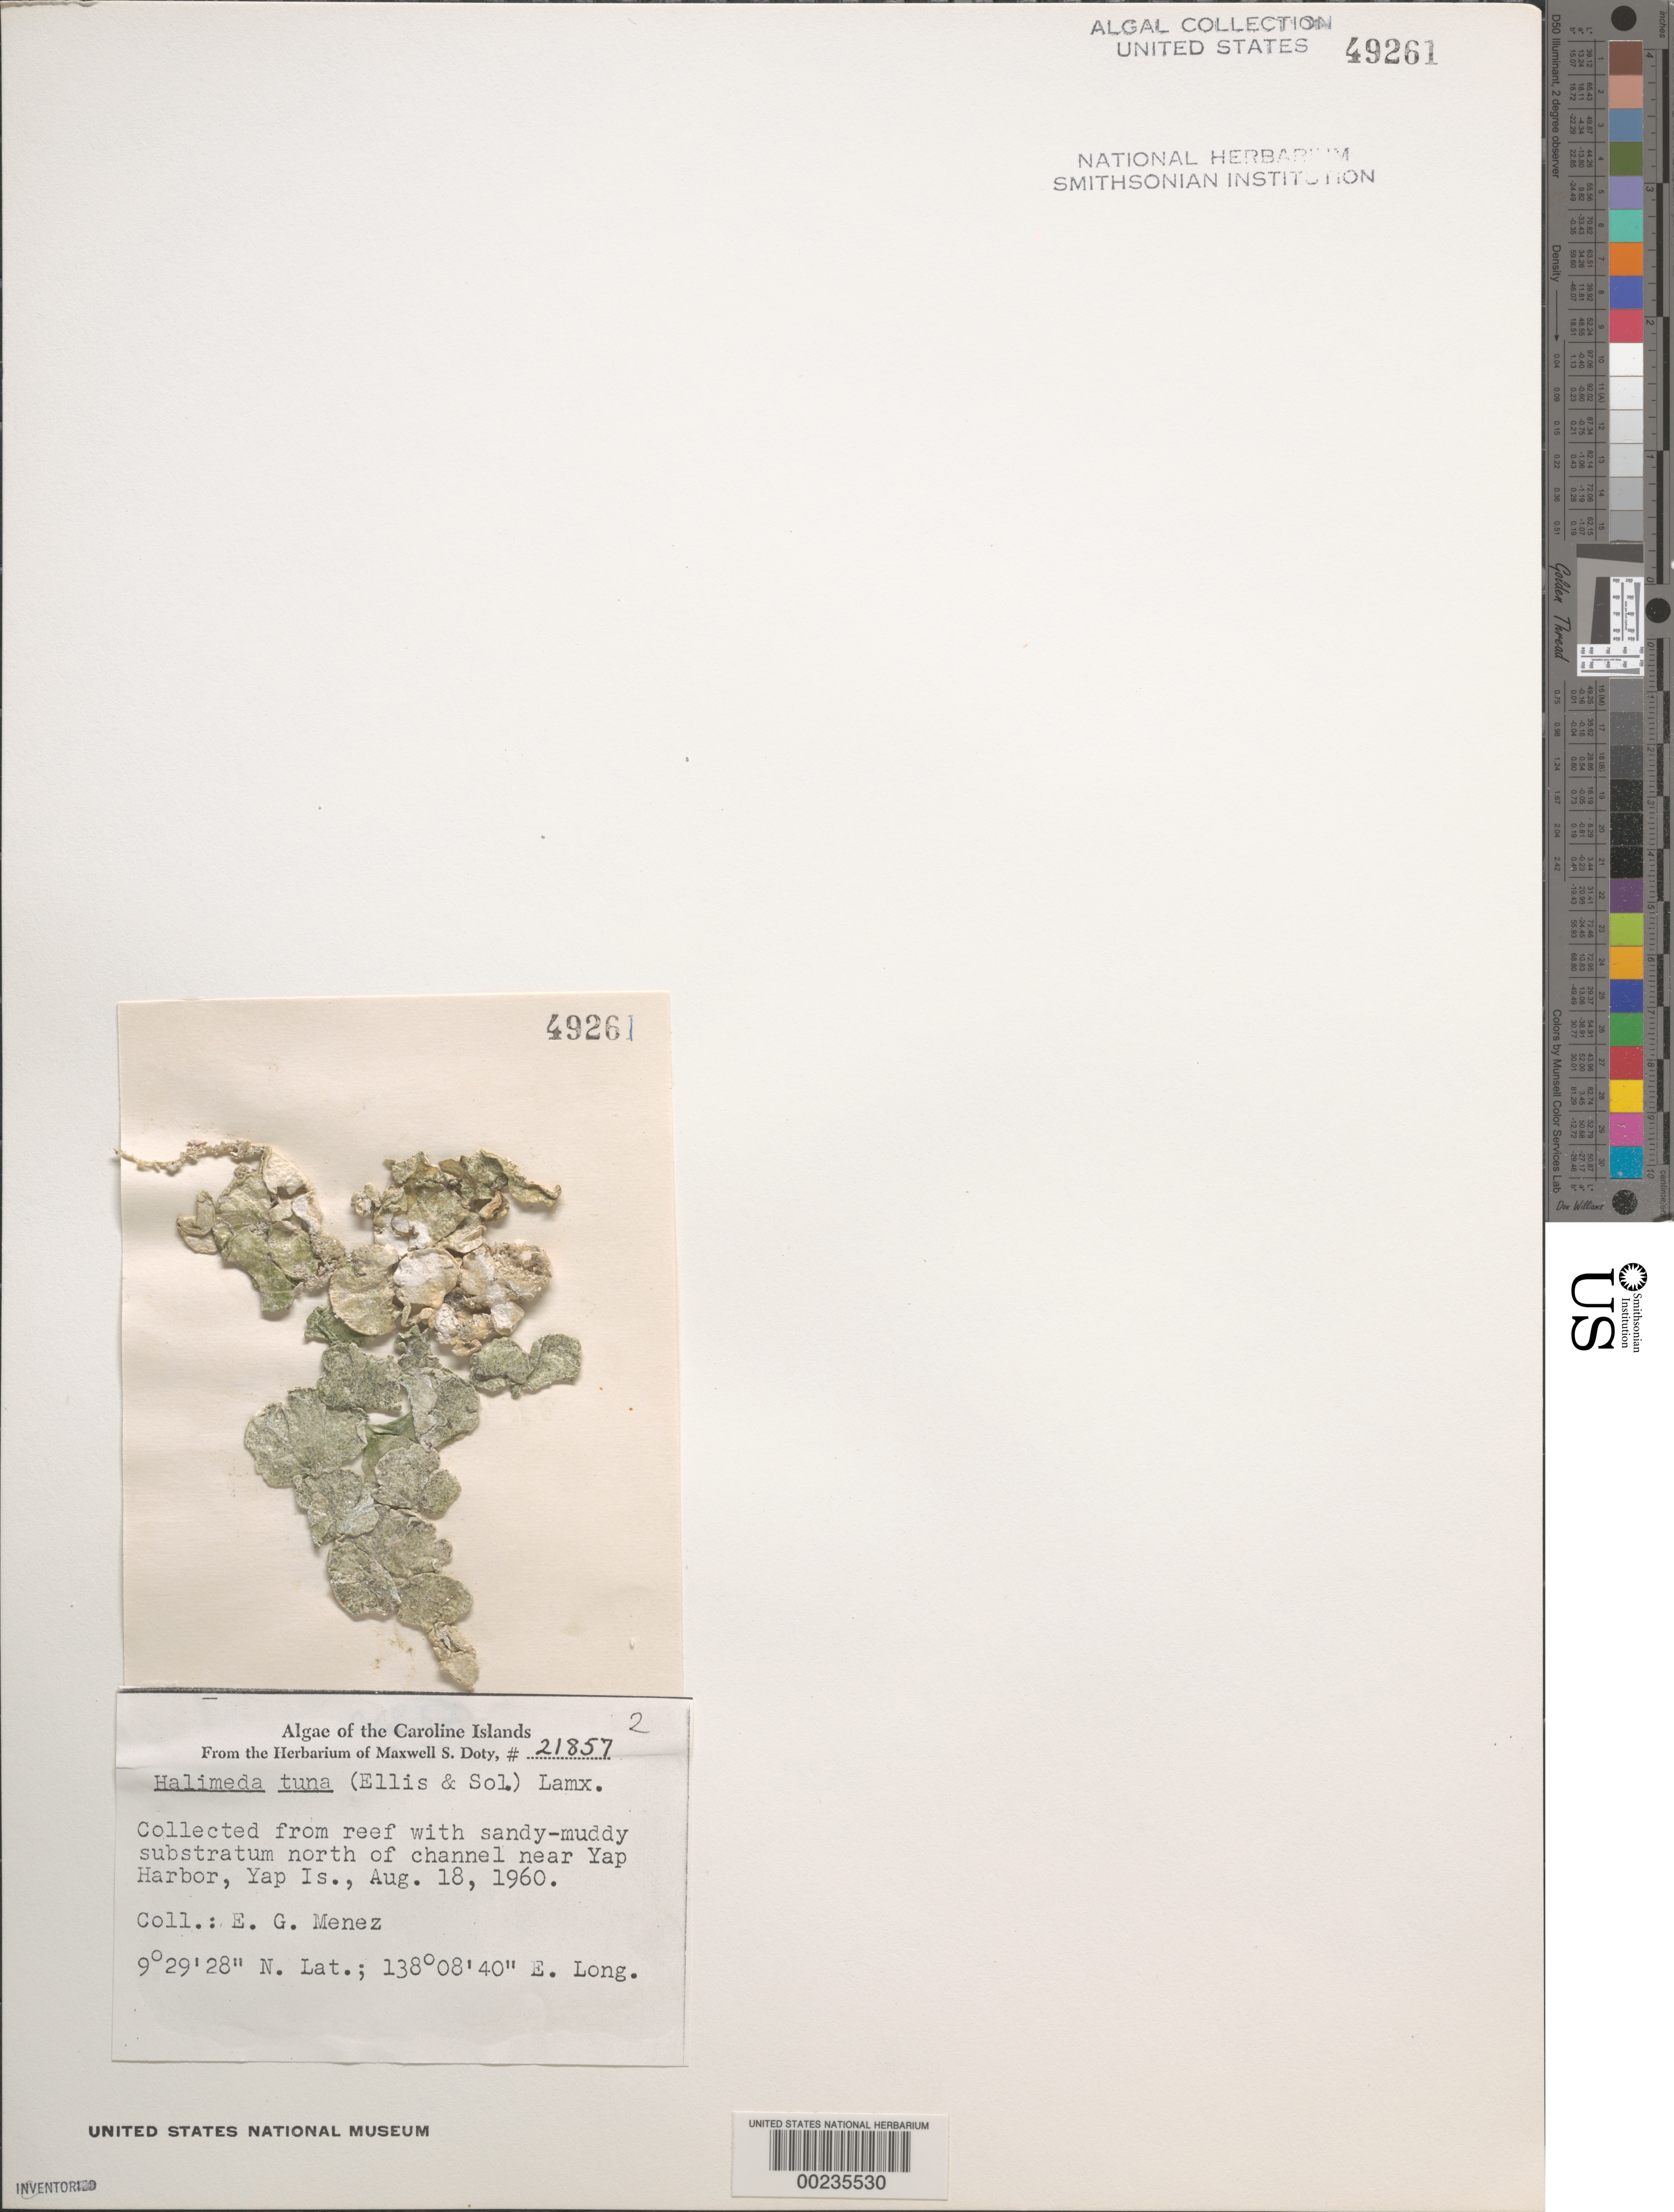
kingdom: Plantae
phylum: Chlorophyta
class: Ulvophyceae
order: Bryopsidales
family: Halimedaceae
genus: Halimeda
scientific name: Halimeda tuna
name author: (J. Ellis & Sol.) J.V.Lamouroux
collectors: Meñez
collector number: MSD 21857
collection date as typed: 18 Aug 1960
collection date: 1960-08-18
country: Micronesia, Federated States of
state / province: Yap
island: Yap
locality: Near Yap Harbor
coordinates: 9 29' 28" N, 138 08' 40" E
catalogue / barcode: US 49261